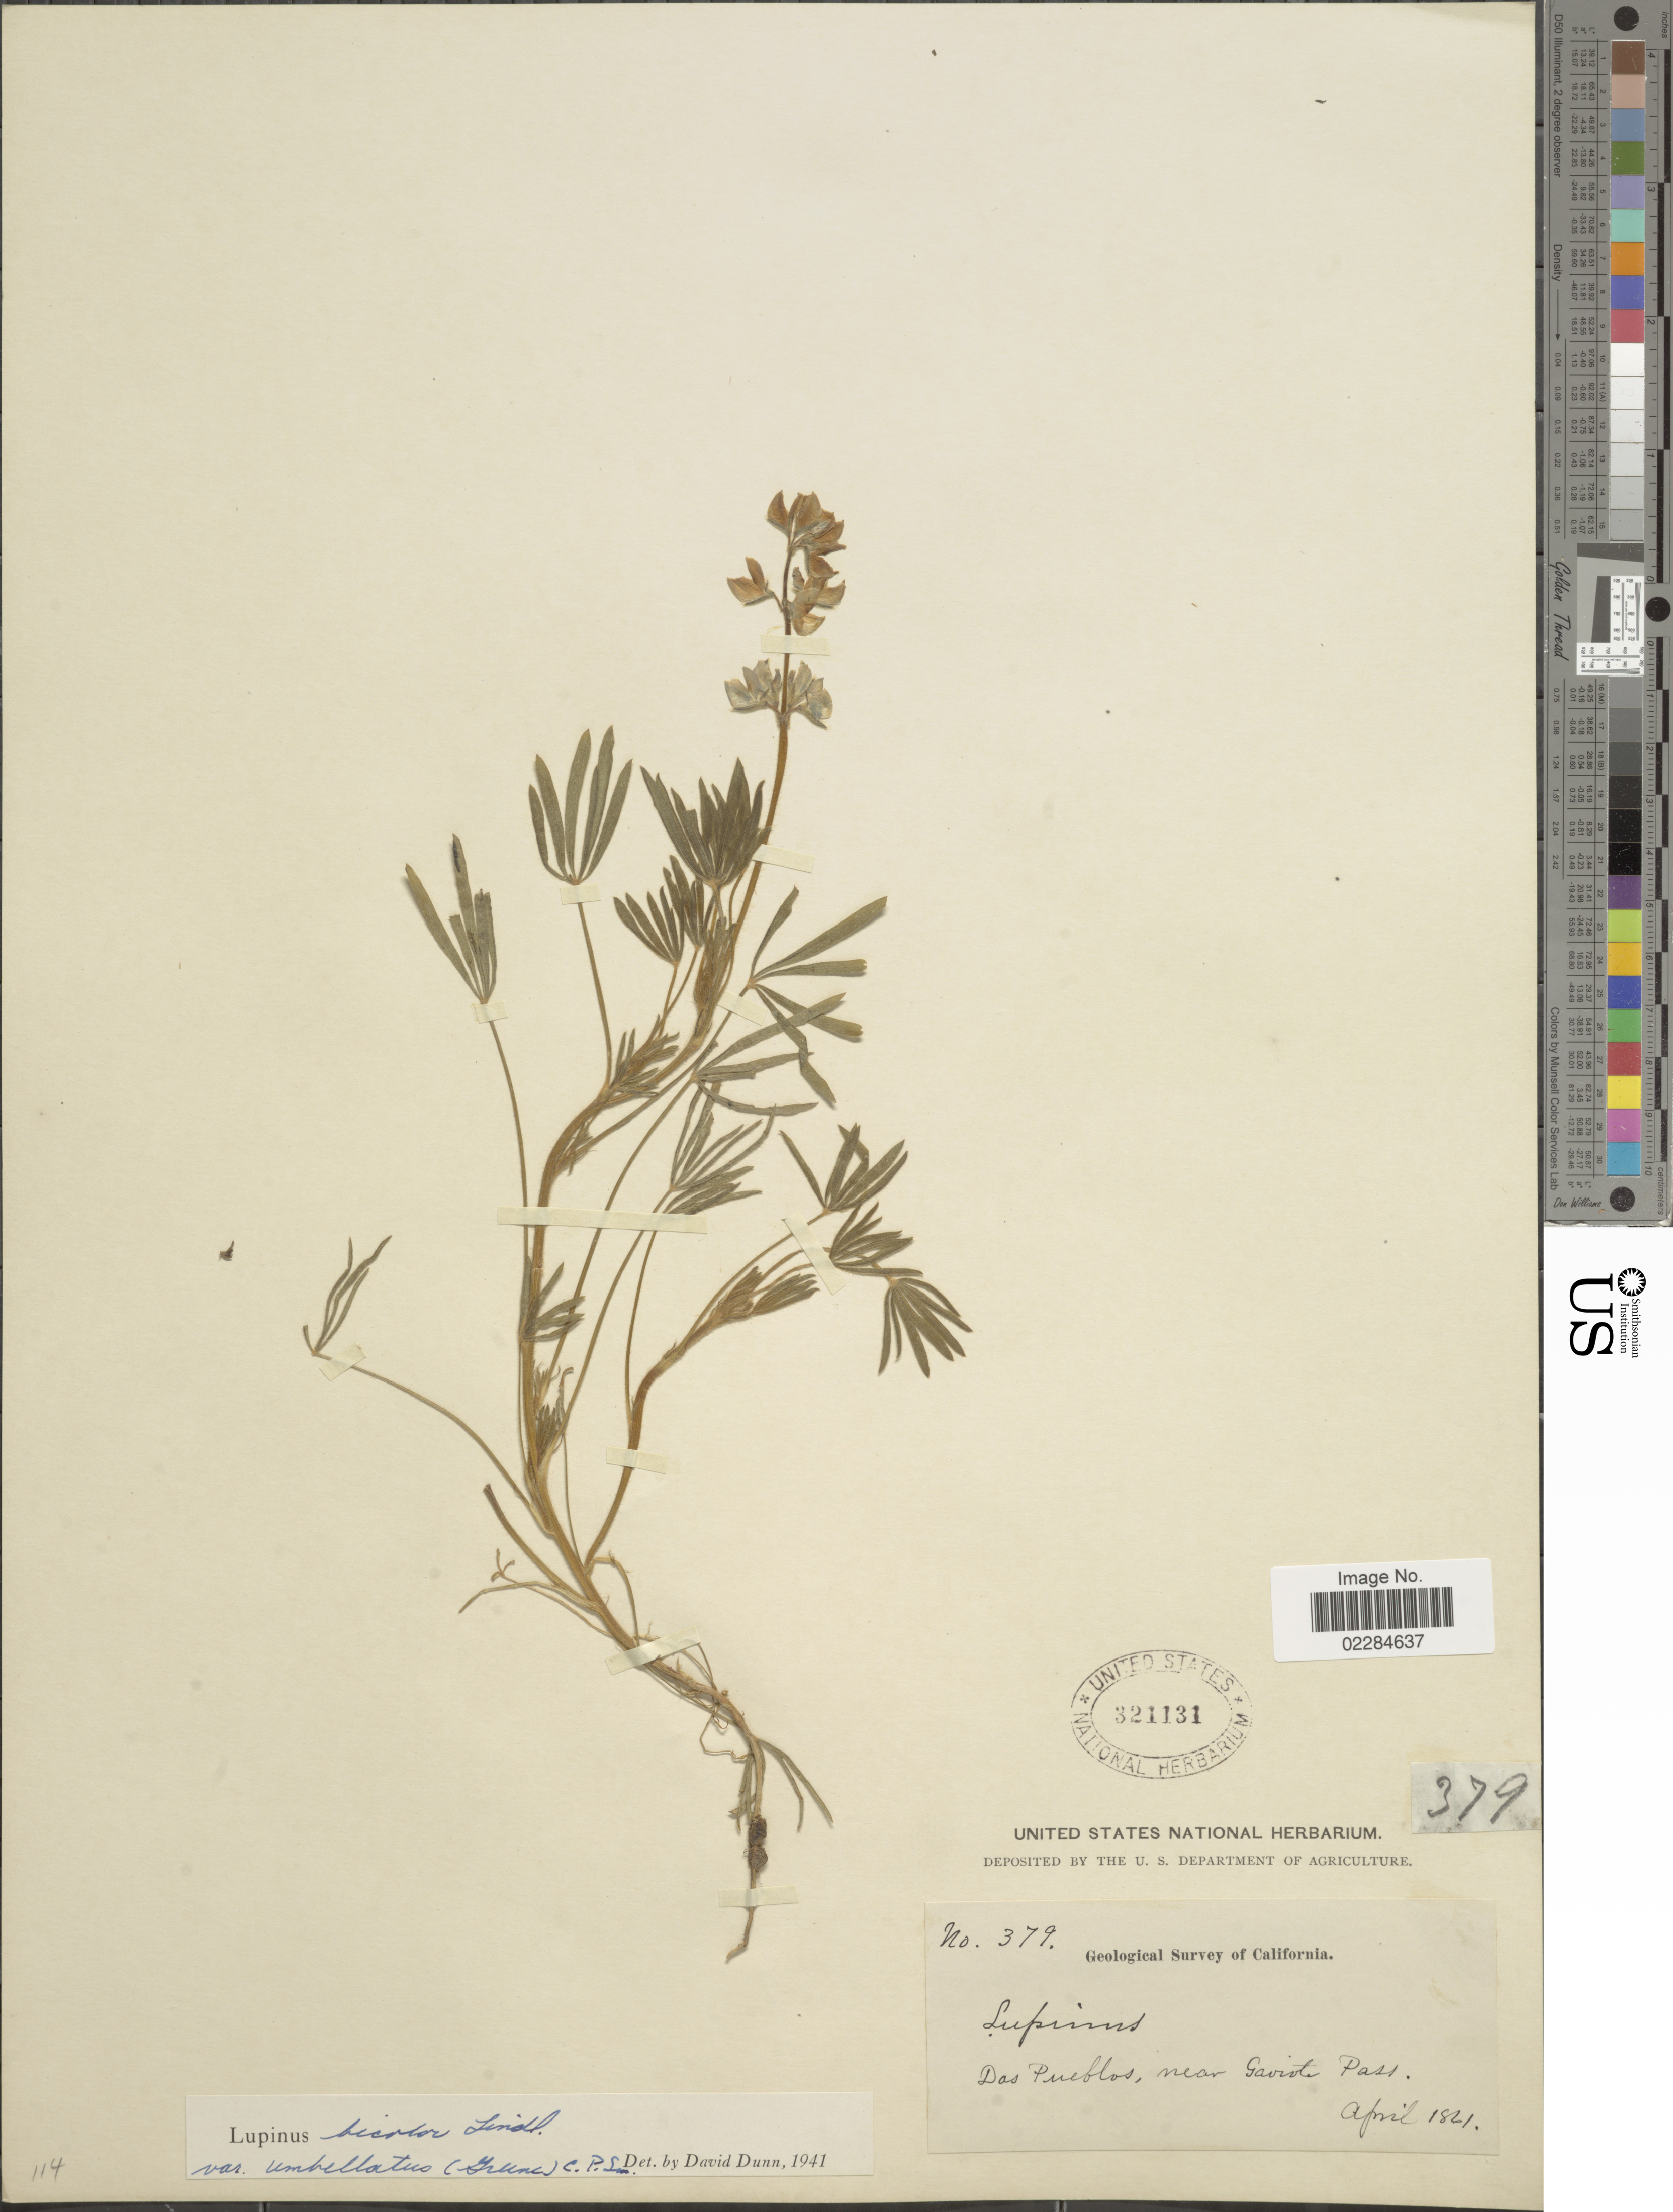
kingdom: Plantae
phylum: Tracheophyta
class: Magnoliopsida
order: Fabales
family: Fabaceae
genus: Lupinus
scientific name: Lupinus bicolor var. umbellatus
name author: (Greene) C.P. Sm.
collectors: Geological Survey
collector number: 379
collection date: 1821-04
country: United States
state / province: California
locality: Das Pueblos, near Gaviote Pass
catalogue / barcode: US 321131